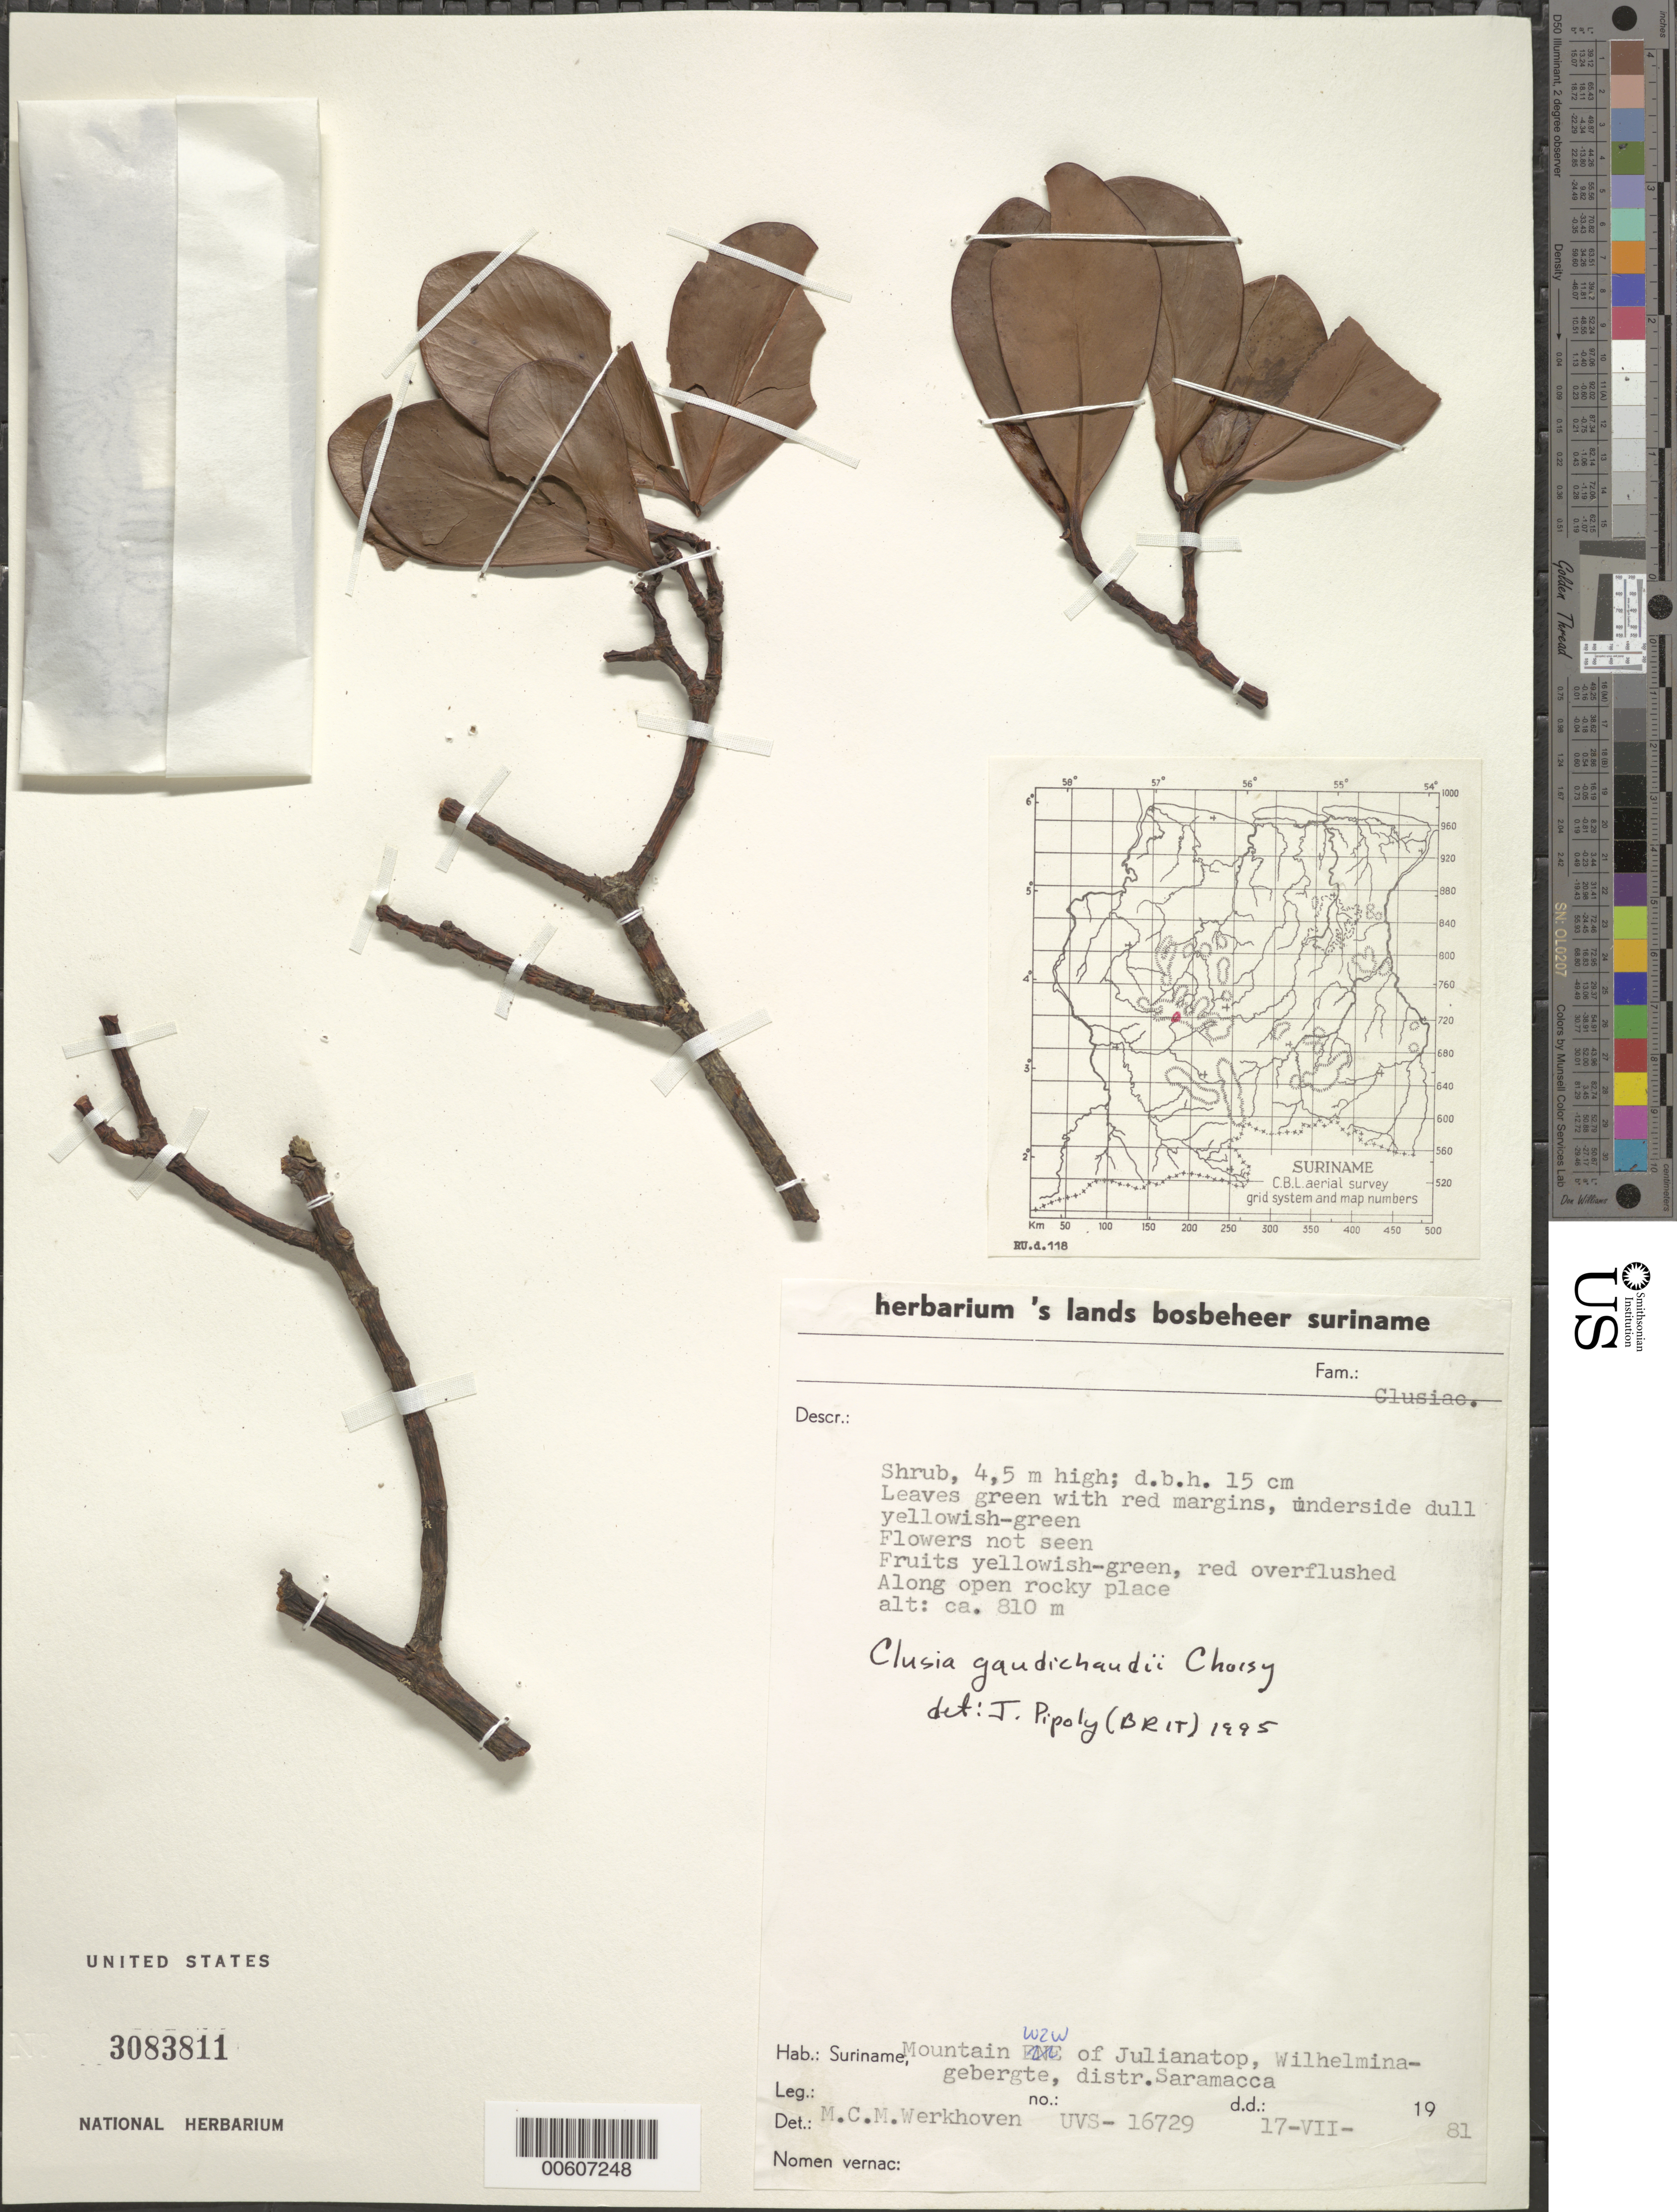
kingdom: Plantae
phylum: Tracheophyta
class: Magnoliopsida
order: Malpighiales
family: Clusiaceae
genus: Clusia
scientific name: Clusia gaudichaudii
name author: Choisy ex Cambess.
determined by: Pipoly, J. J., III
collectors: M. Werkhoven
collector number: UVS 16729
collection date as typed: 17-Jul-81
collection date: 1981-07-17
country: Suriname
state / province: Saramacca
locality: Mountain WSW of Julianatop, Wilhelmina-gebergte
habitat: Along open rocky place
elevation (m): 810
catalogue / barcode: US 3083811